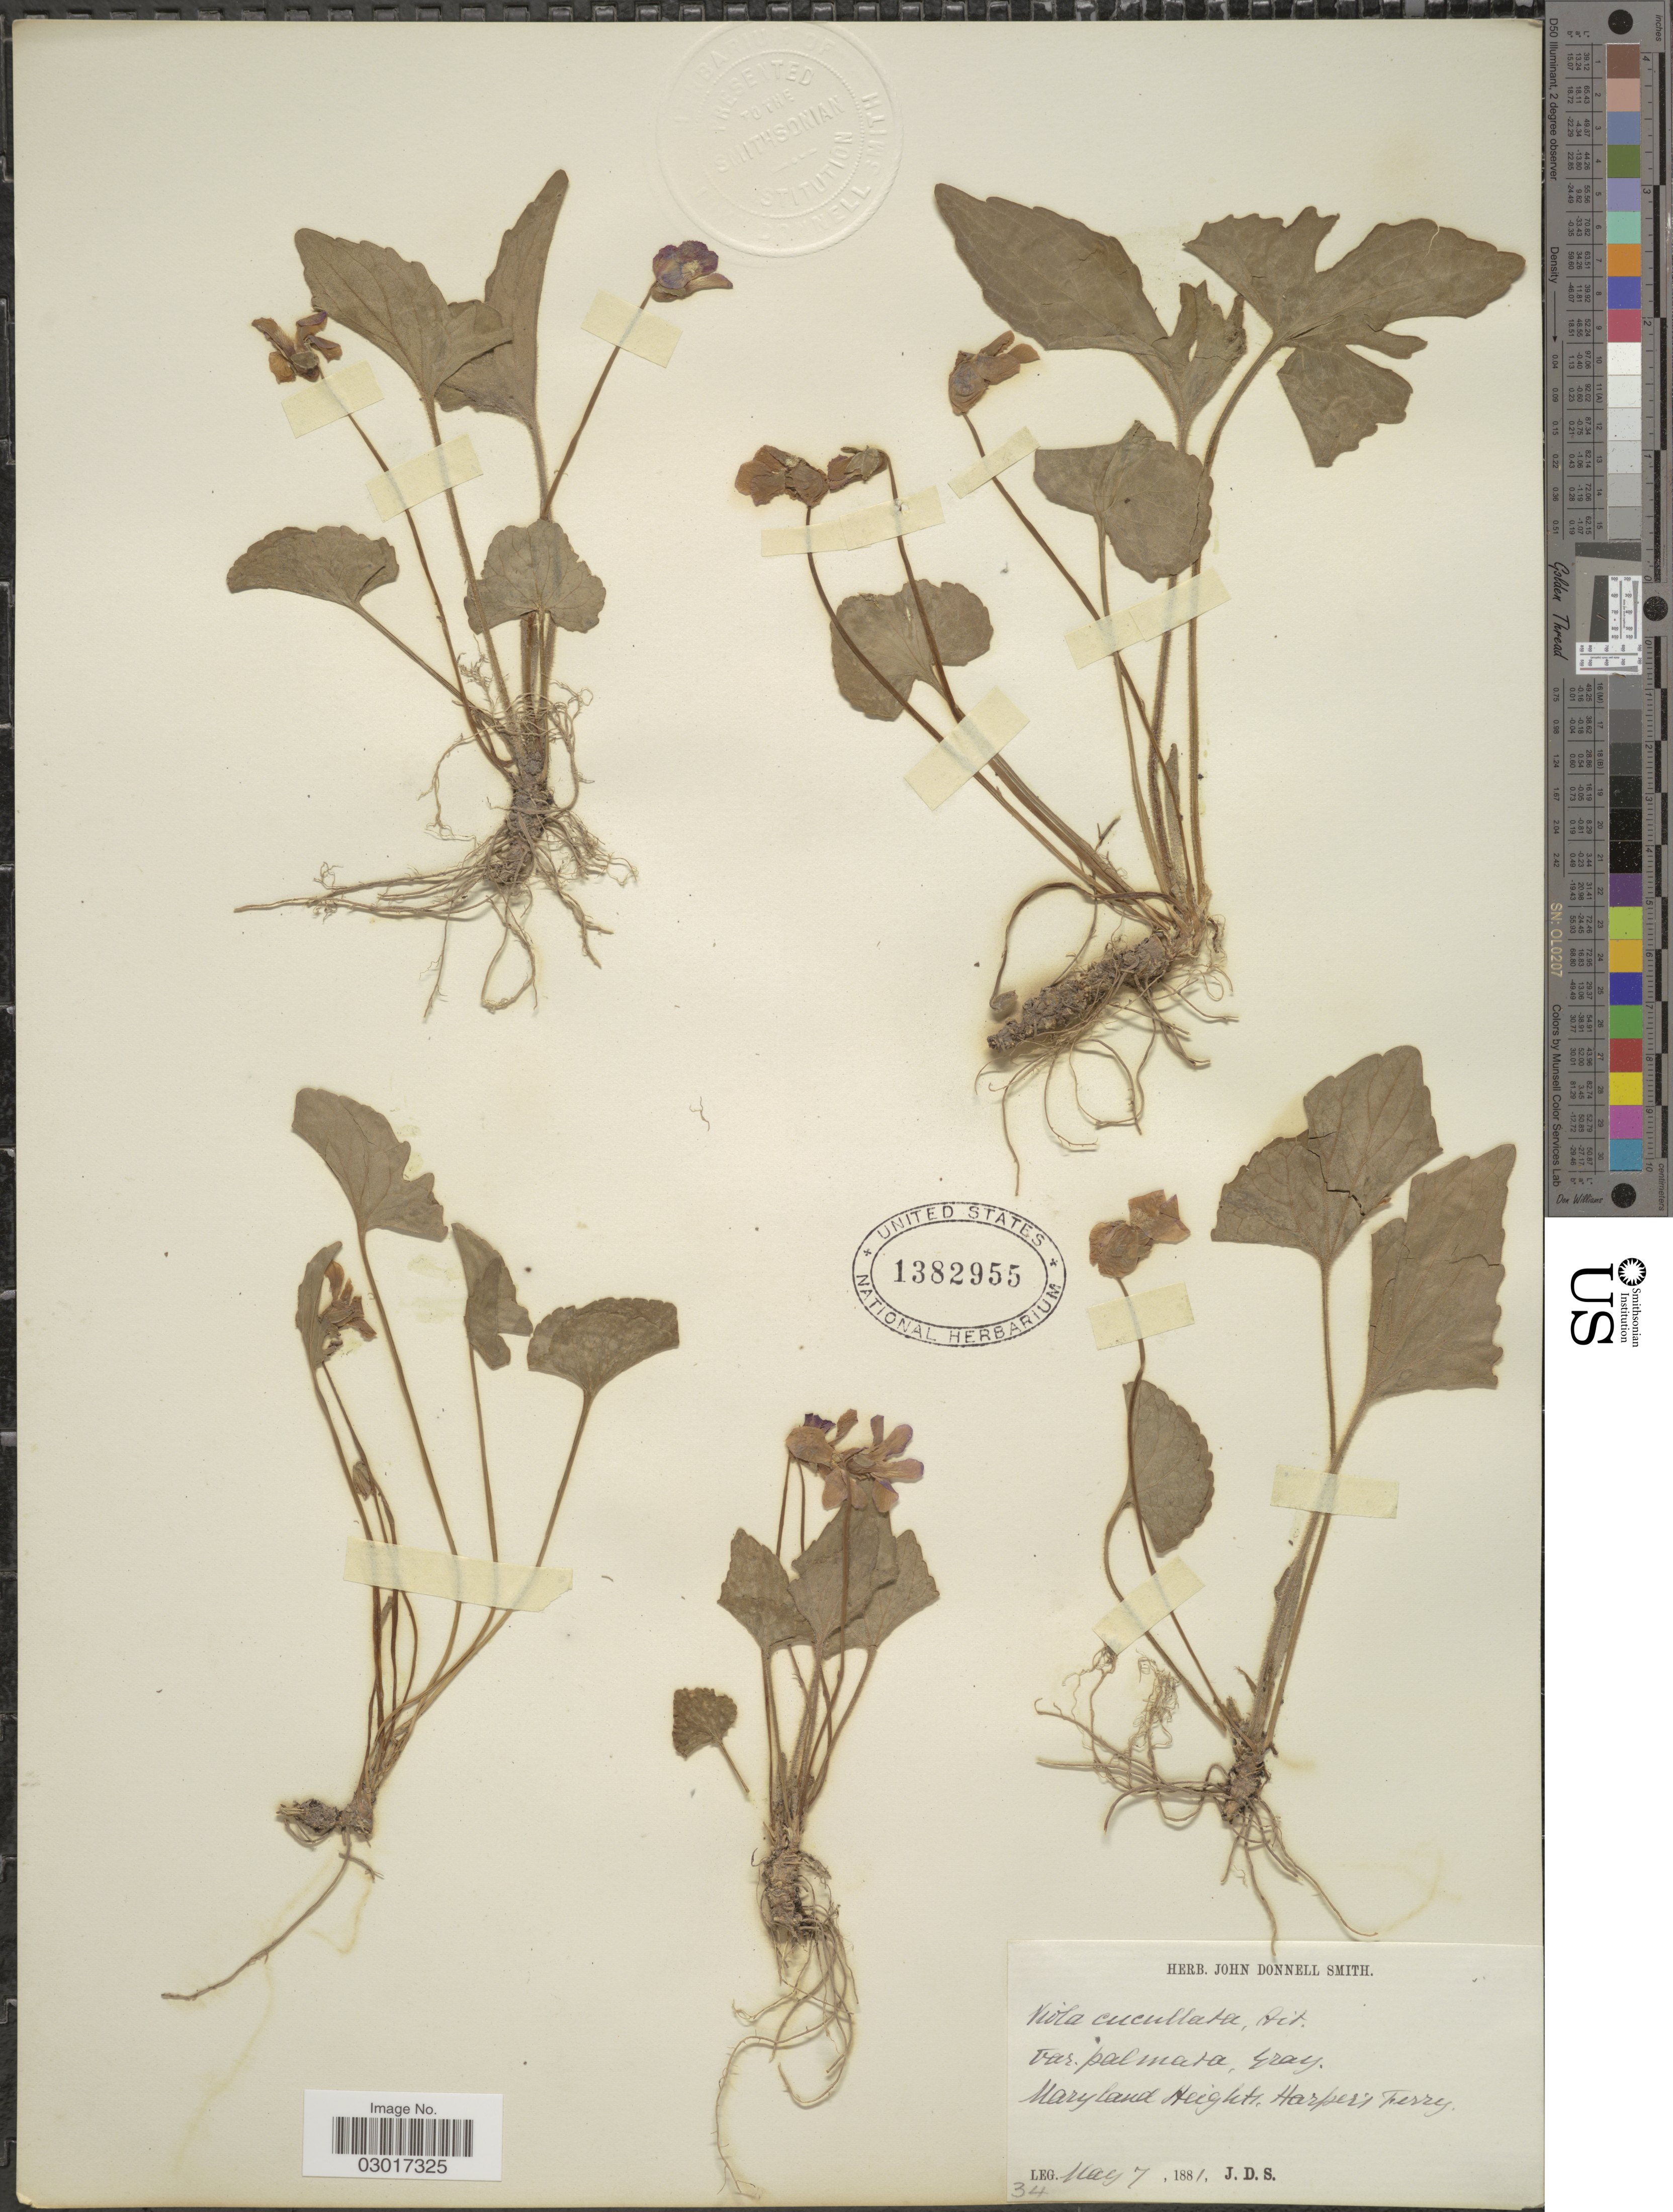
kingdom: Plantae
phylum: Tracheophyta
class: Magnoliopsida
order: Malpighiales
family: Violaceae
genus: Viola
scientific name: Viola triloba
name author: Schwein.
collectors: J. Donnell Smith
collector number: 34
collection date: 1881-05-07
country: United States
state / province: Maryland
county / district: Washngton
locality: Maryland Heights, Harper's Ferry.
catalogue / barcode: US 1382955